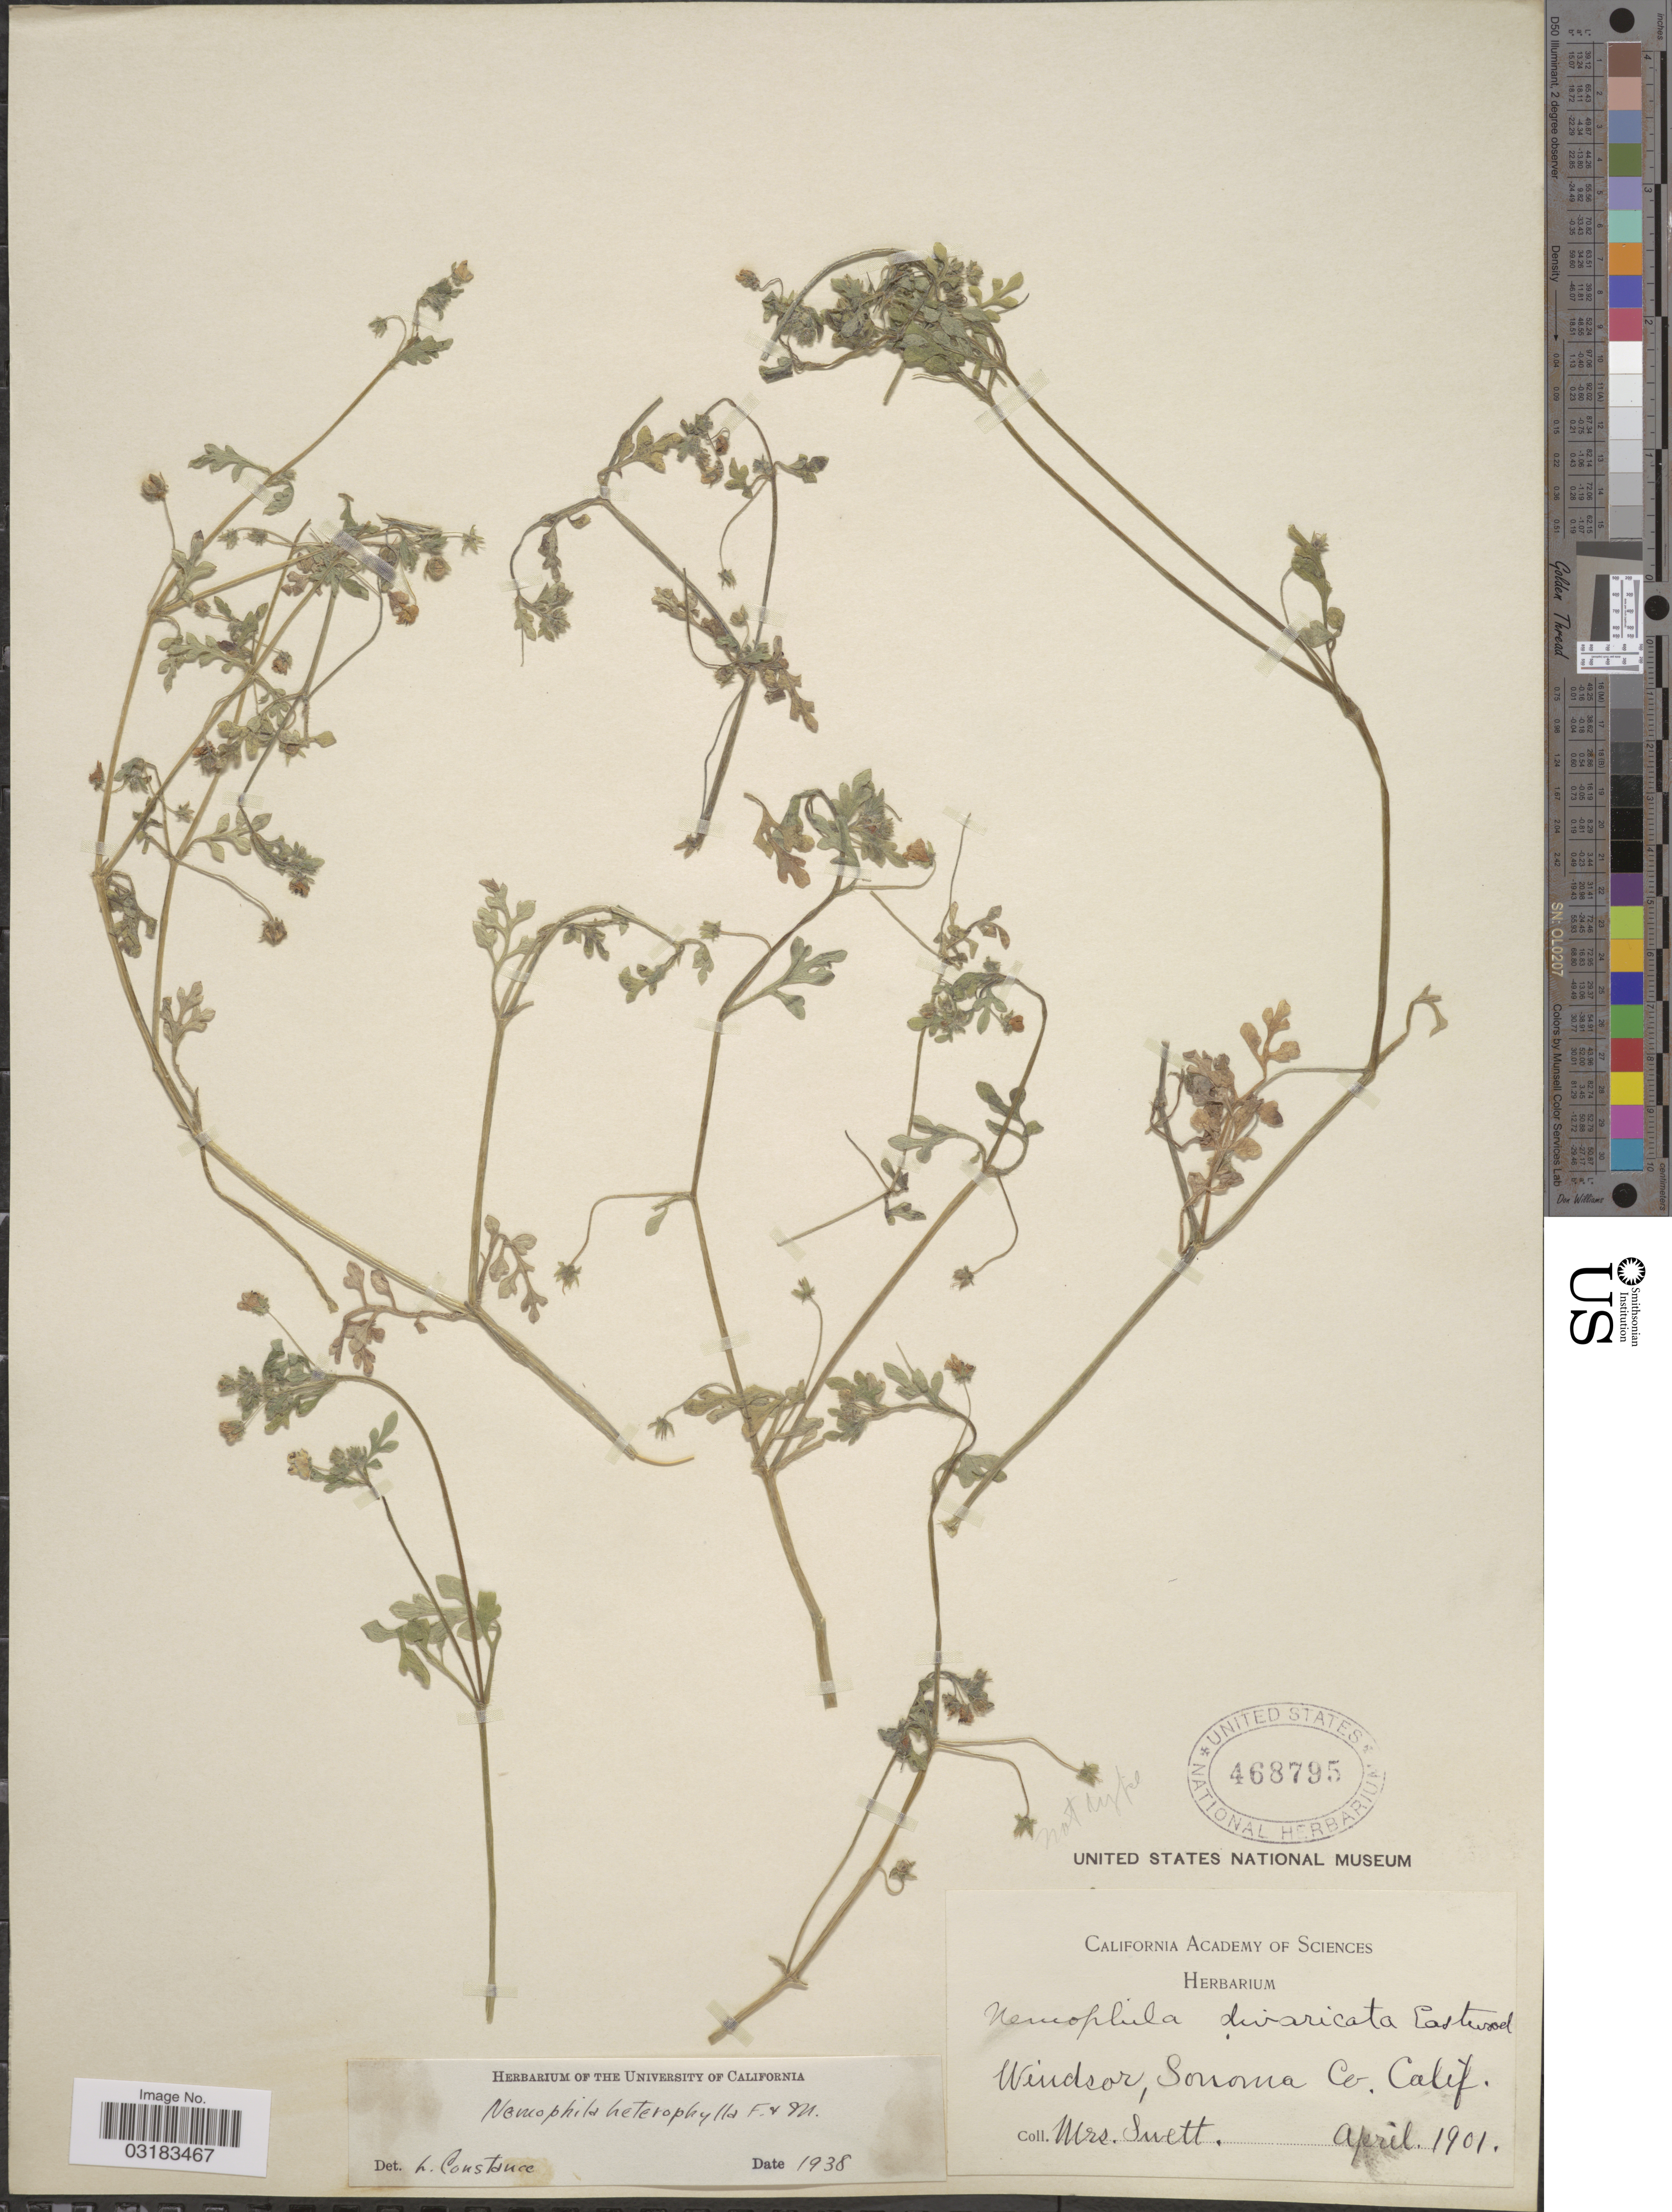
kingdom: Plantae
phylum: Tracheophyta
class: Magnoliopsida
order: Boraginales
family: Hydrophyllaceae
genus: Nemophila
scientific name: Nemophila heterophylla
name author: Fisch. & C.A. Mey.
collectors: Swett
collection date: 1901-04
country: United States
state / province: California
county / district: Sonoma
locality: Windsor, Sonoma Co.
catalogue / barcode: US 468795